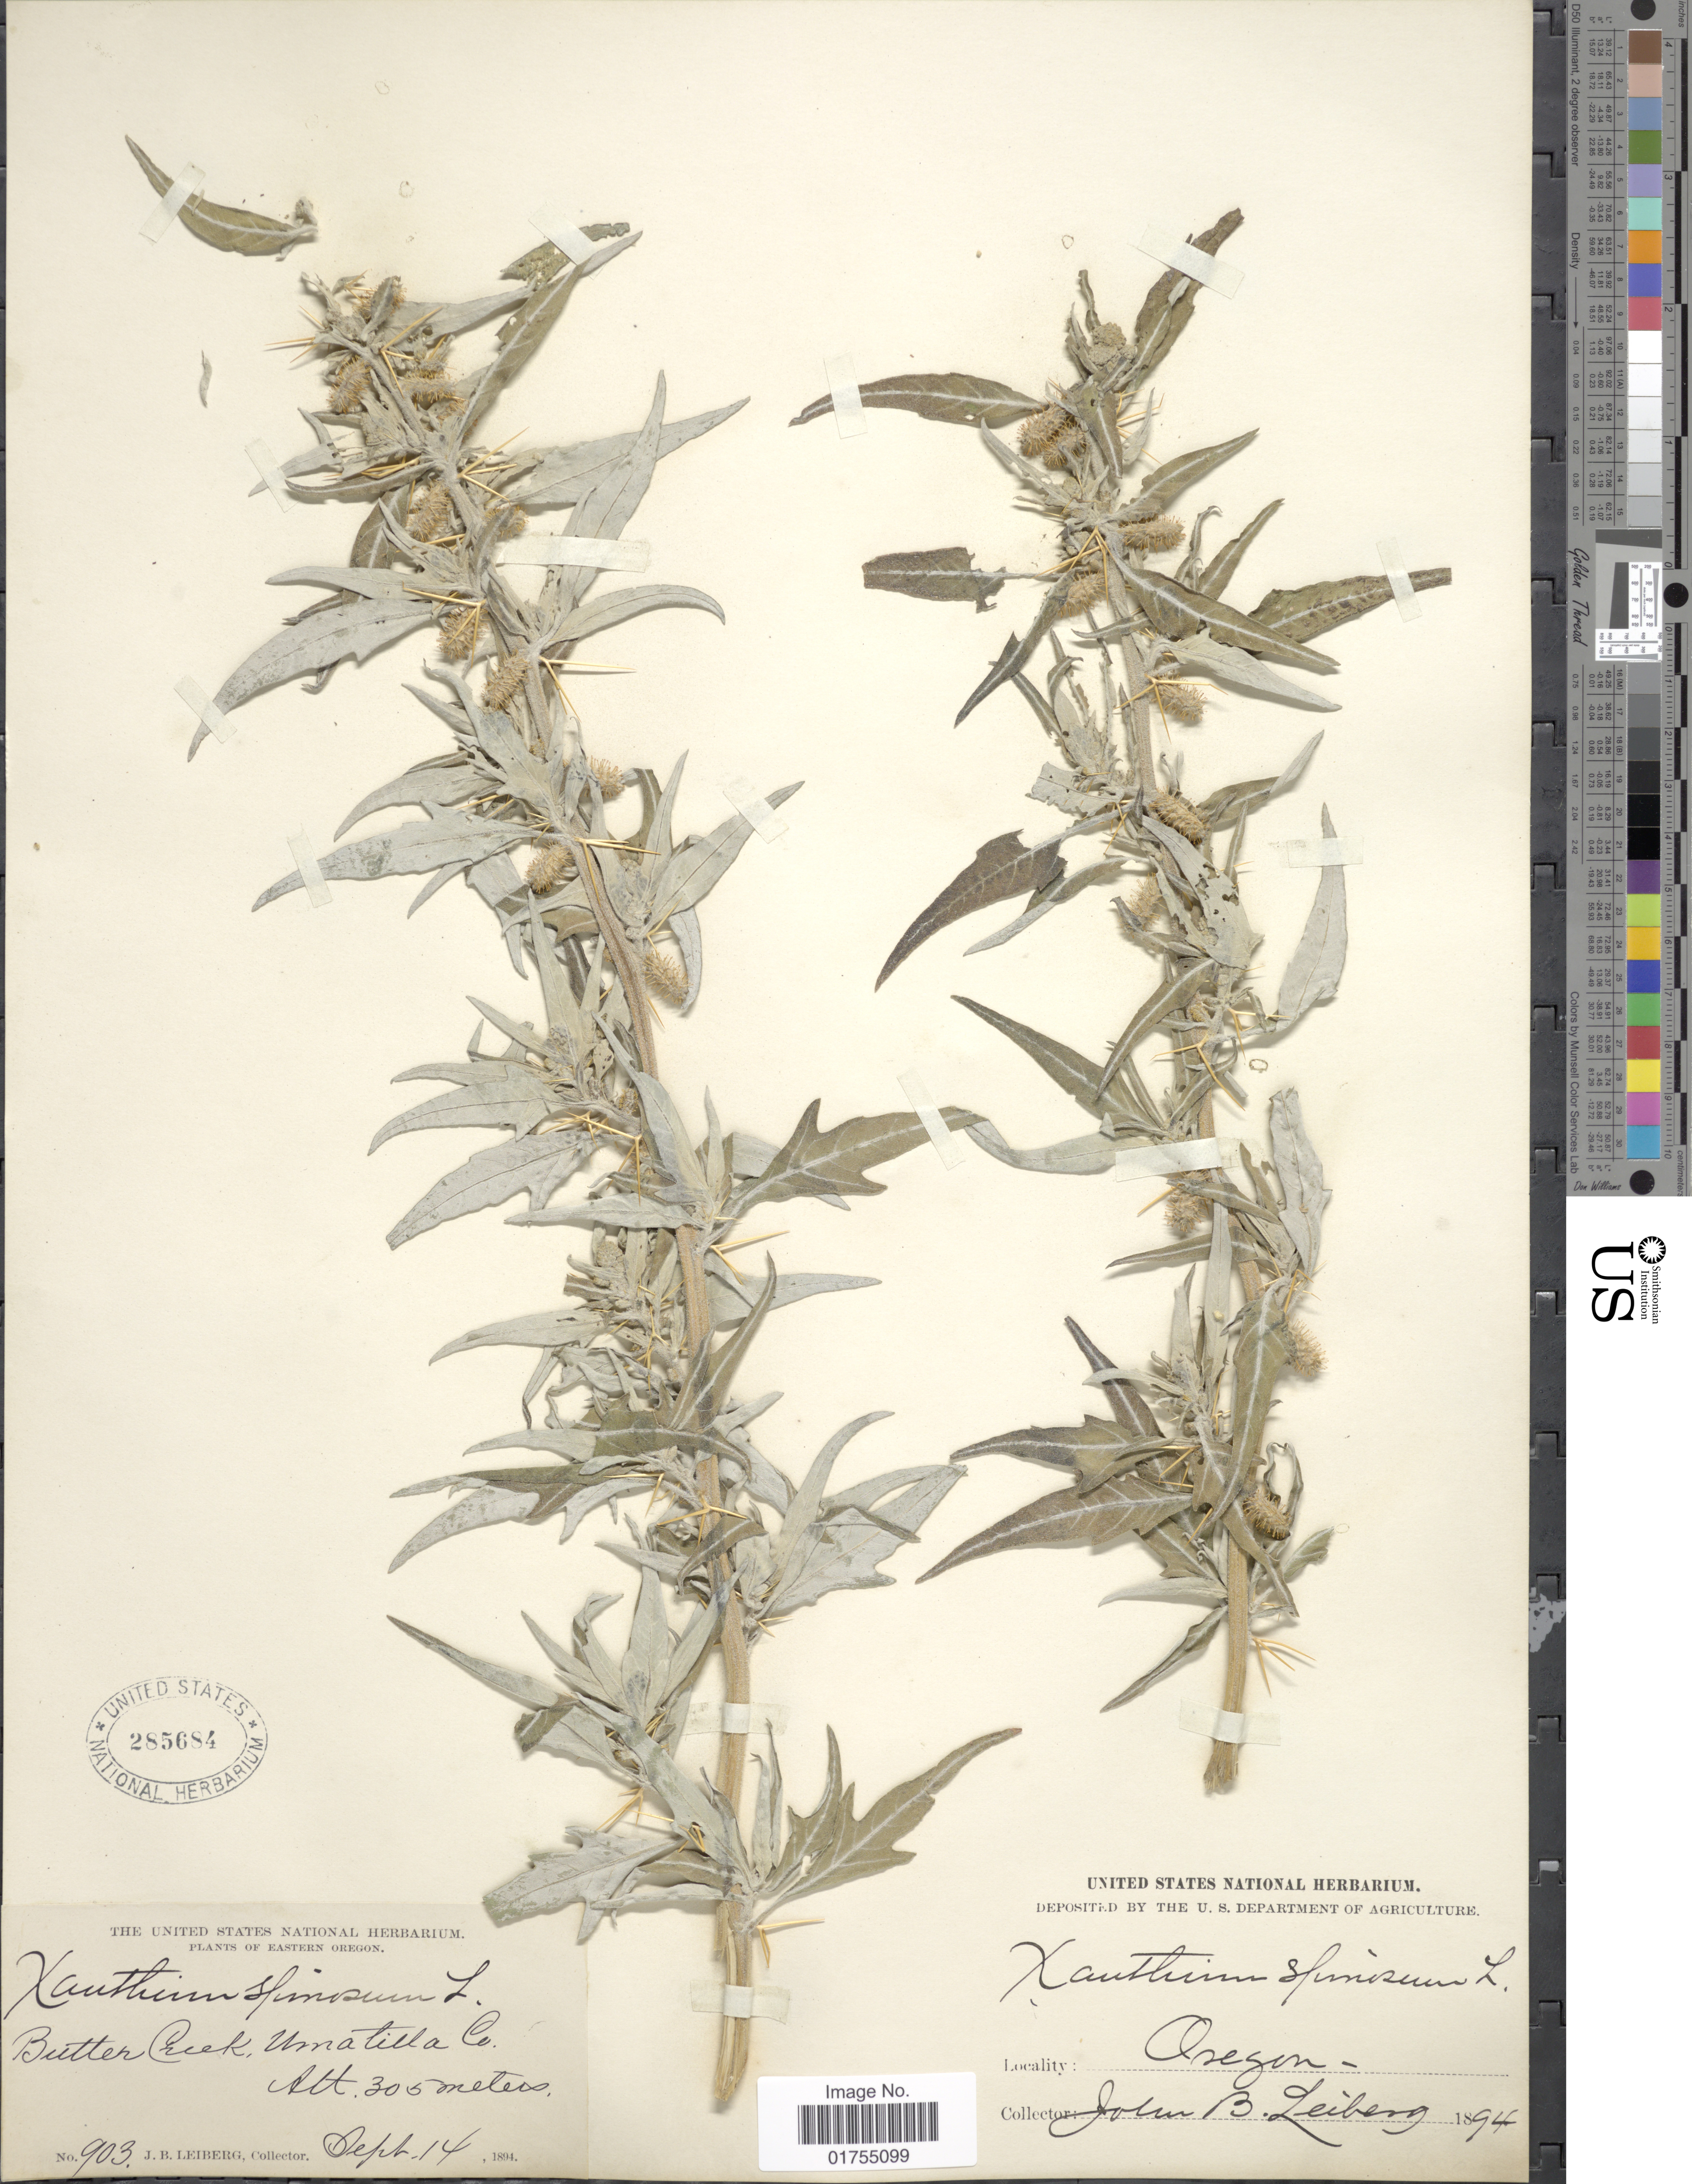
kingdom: Plantae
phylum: Tracheophyta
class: Magnoliopsida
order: Asterales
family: Asteraceae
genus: Xanthium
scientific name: Xanthium spinosum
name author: L.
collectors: J. B. Leiberg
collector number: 903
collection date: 1894-09-14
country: United States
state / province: Oregon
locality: Eastern Oregon. Butler Creek, Urnatilla Co.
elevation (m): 305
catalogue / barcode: US 285684